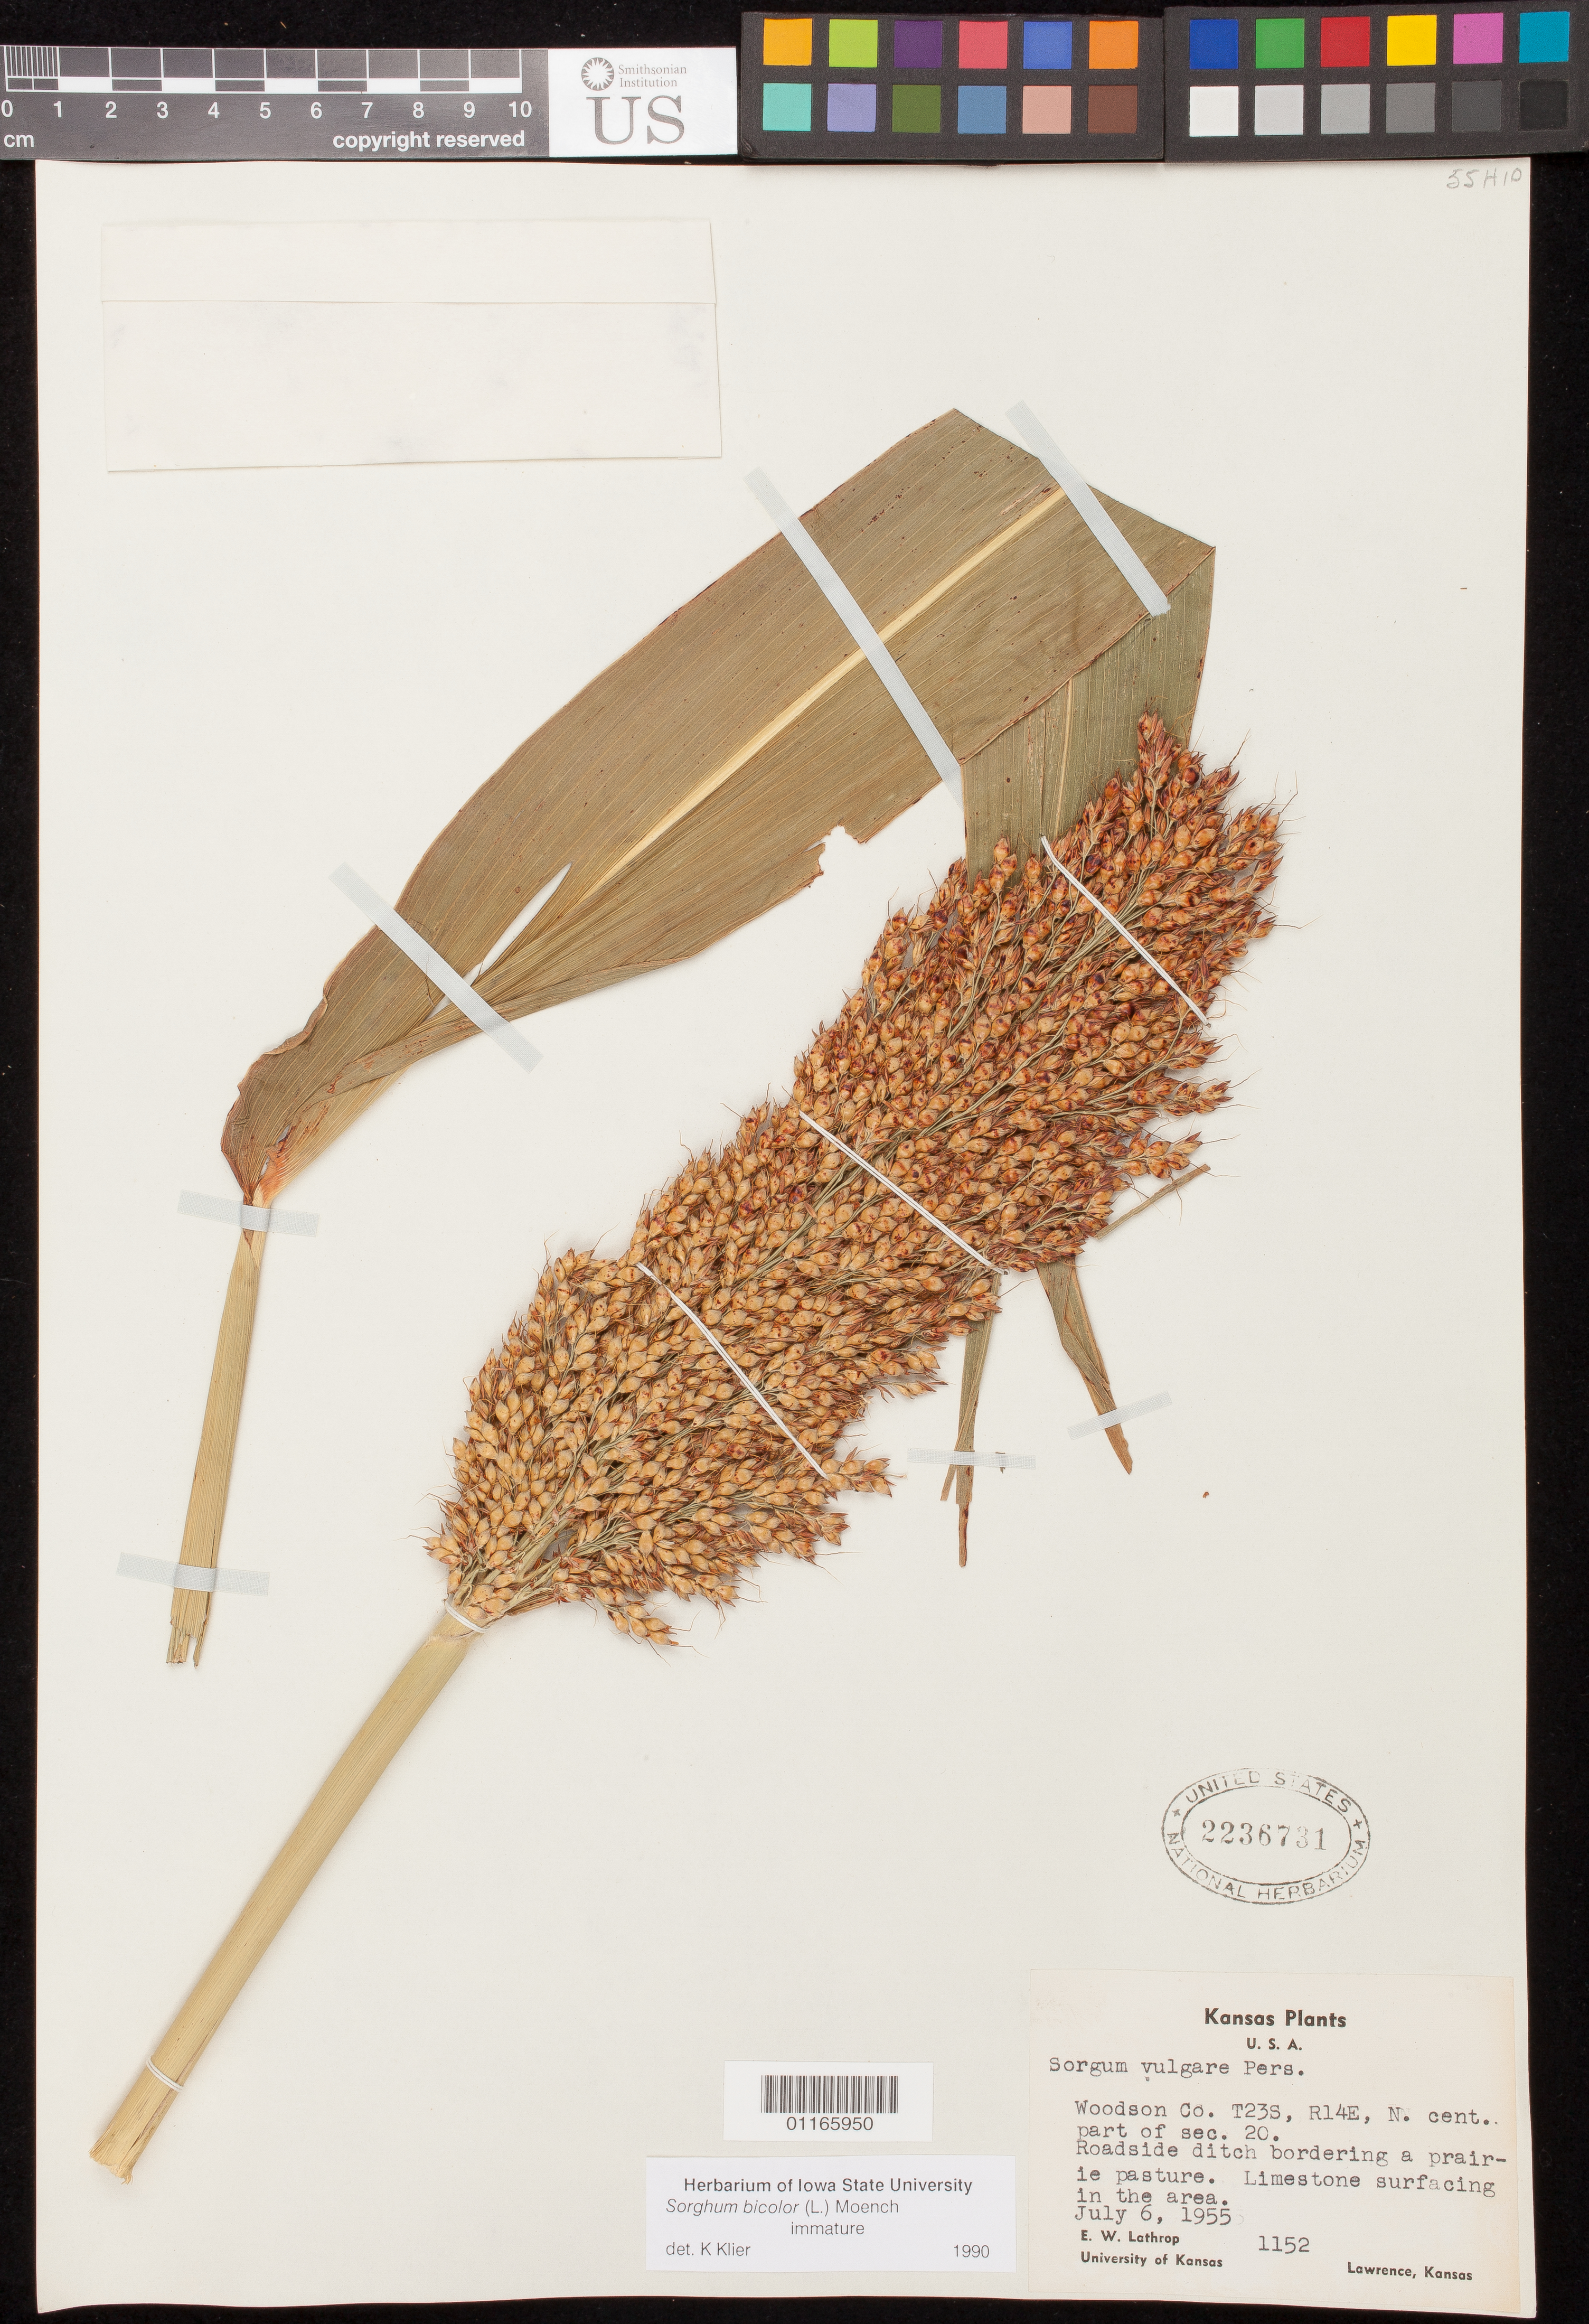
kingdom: Plantae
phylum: Tracheophyta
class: Liliopsida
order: Poales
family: Poaceae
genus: Sorghum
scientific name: Sorghum bicolor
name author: (L.) Moench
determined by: Klier, K., (RSA), Rancho Santa Ana Botanic Garden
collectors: E. W. Lathrop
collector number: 1152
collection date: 1955-07-06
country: United States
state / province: Kansas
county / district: Woodson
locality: T23S, R14E, N. cent. part of sec. 20.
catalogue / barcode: US 2236731